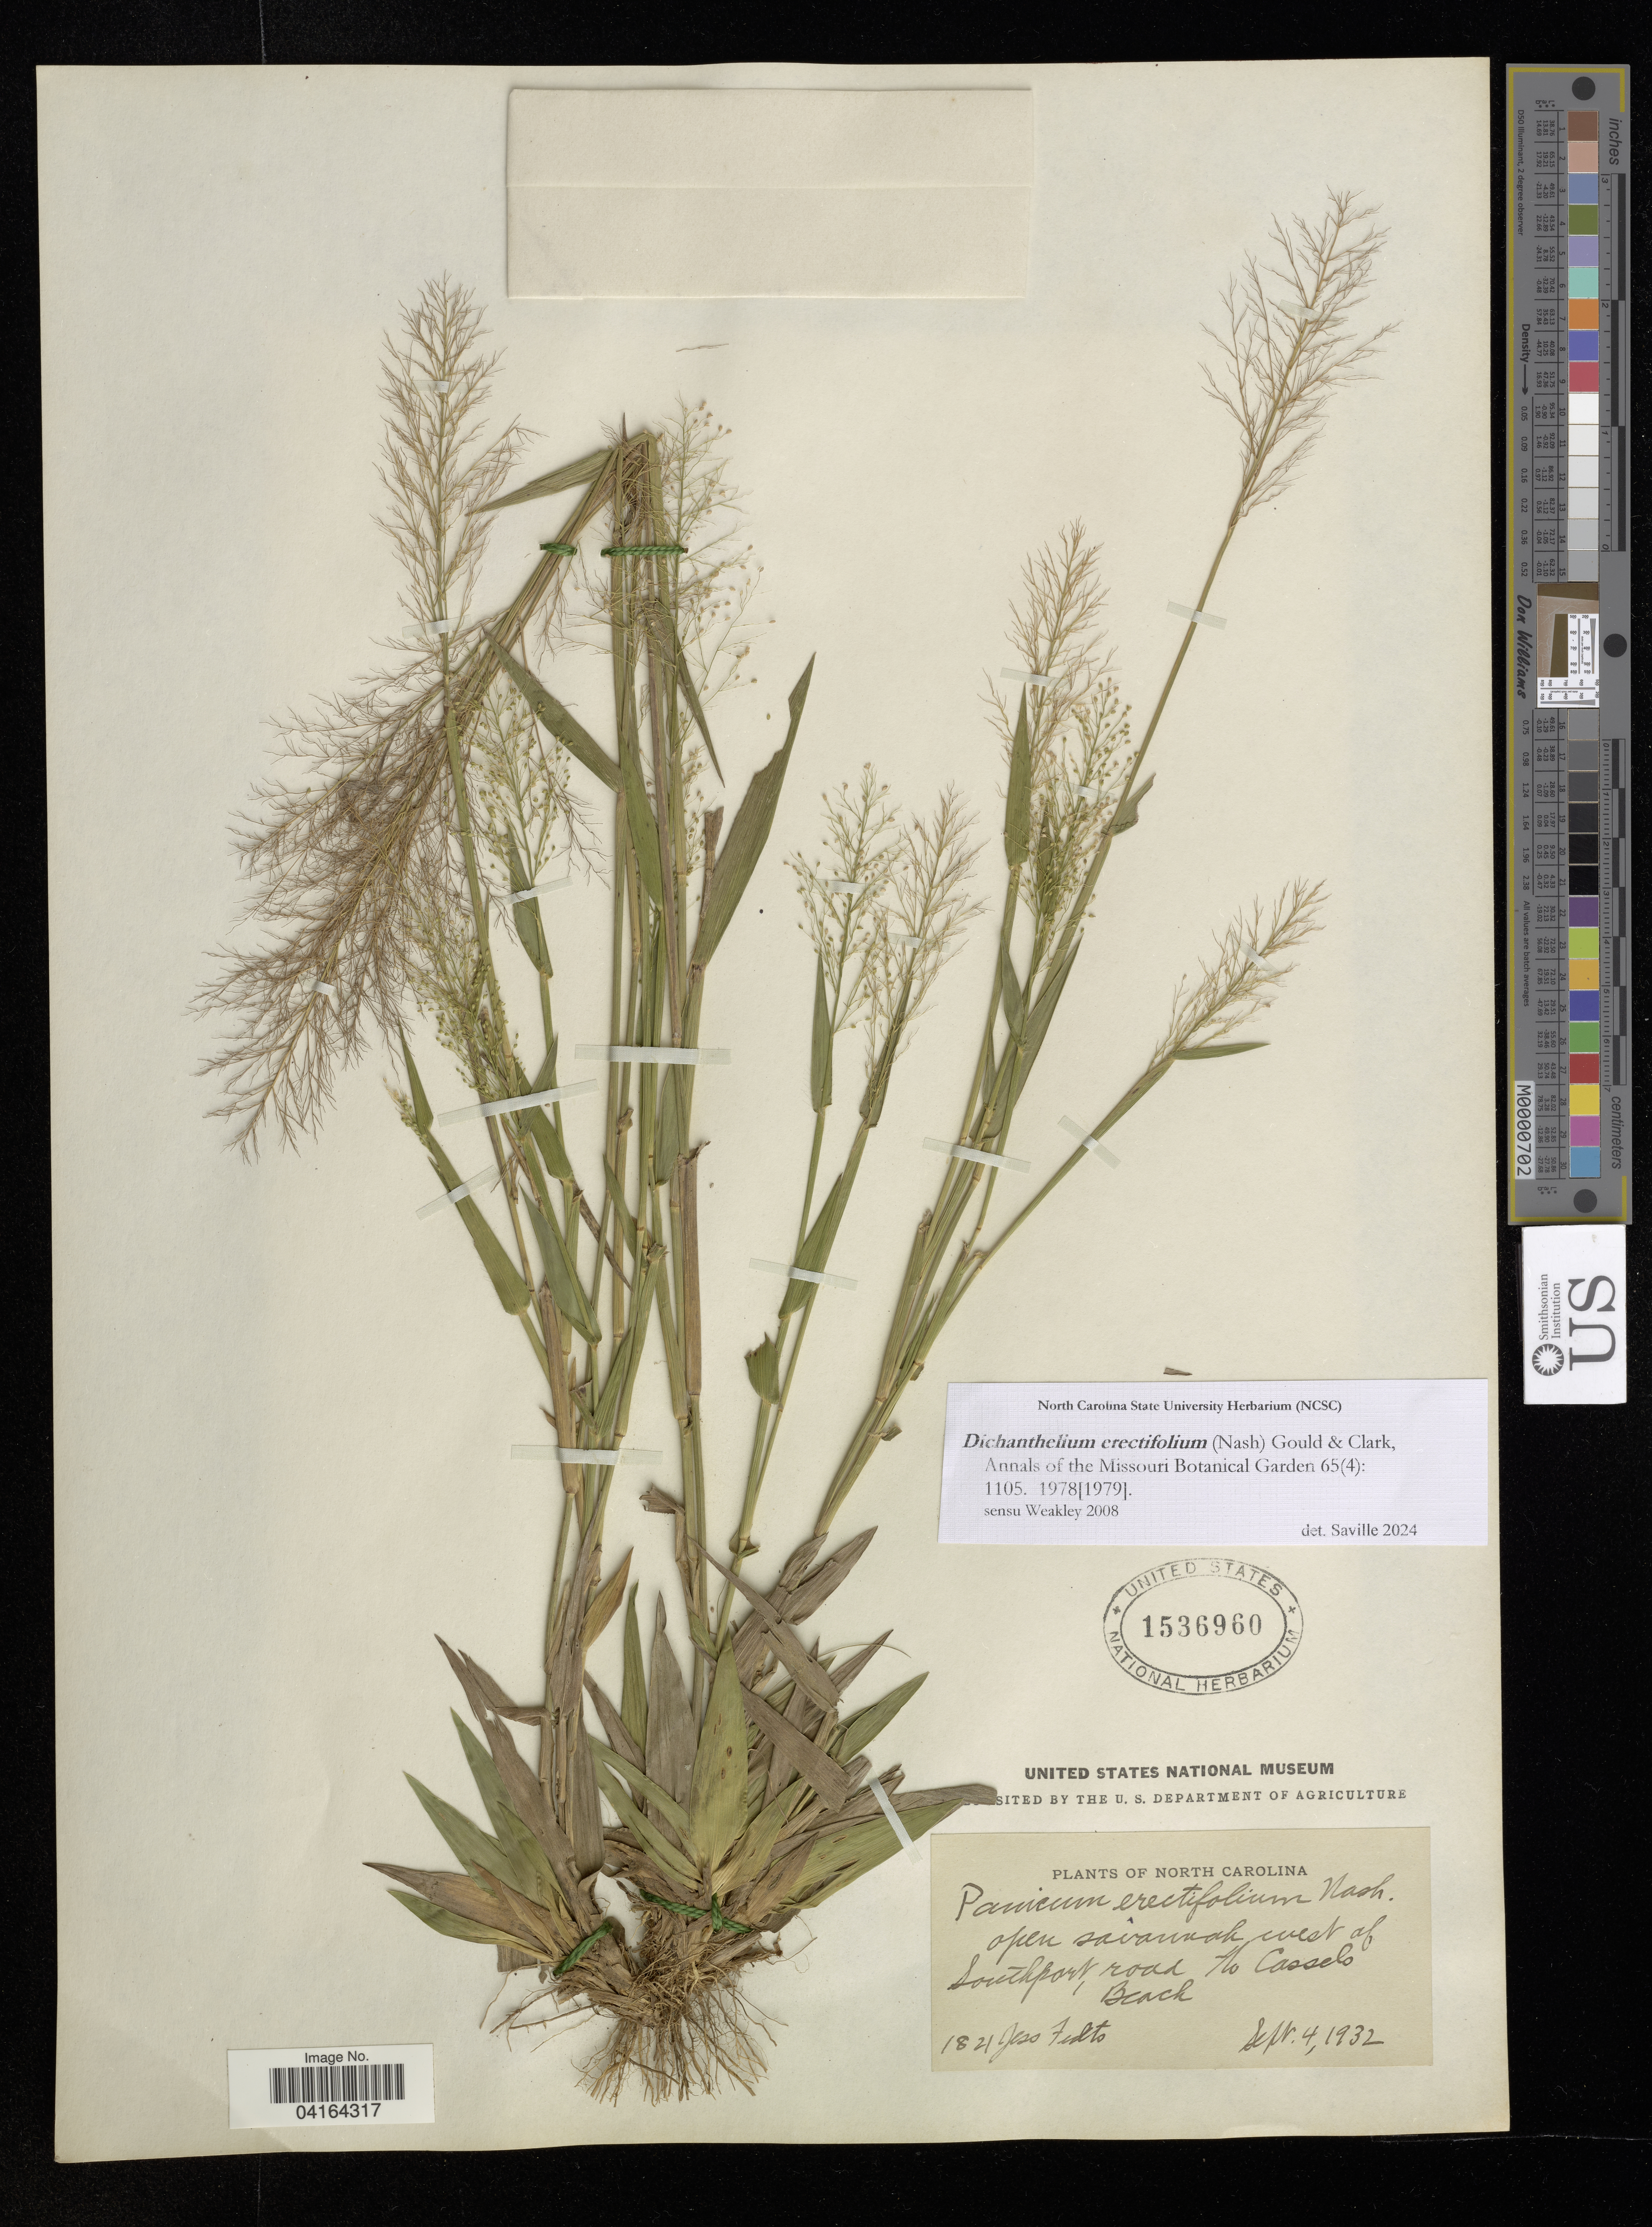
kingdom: Plantae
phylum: Tracheophyta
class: Liliopsida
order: Poales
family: Poaceae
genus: Dichanthelium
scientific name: Dichanthelium erectifolium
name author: (Nash) Gould & C.A. Clark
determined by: Saville, A. C., (NCSC), North Carolina State University (UNITED STATES)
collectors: J. Fults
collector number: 1821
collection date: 1932-09-04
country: United States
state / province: North Carolina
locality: Open savannah west of Southport, road to Cassels Beach.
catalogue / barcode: US 1536960